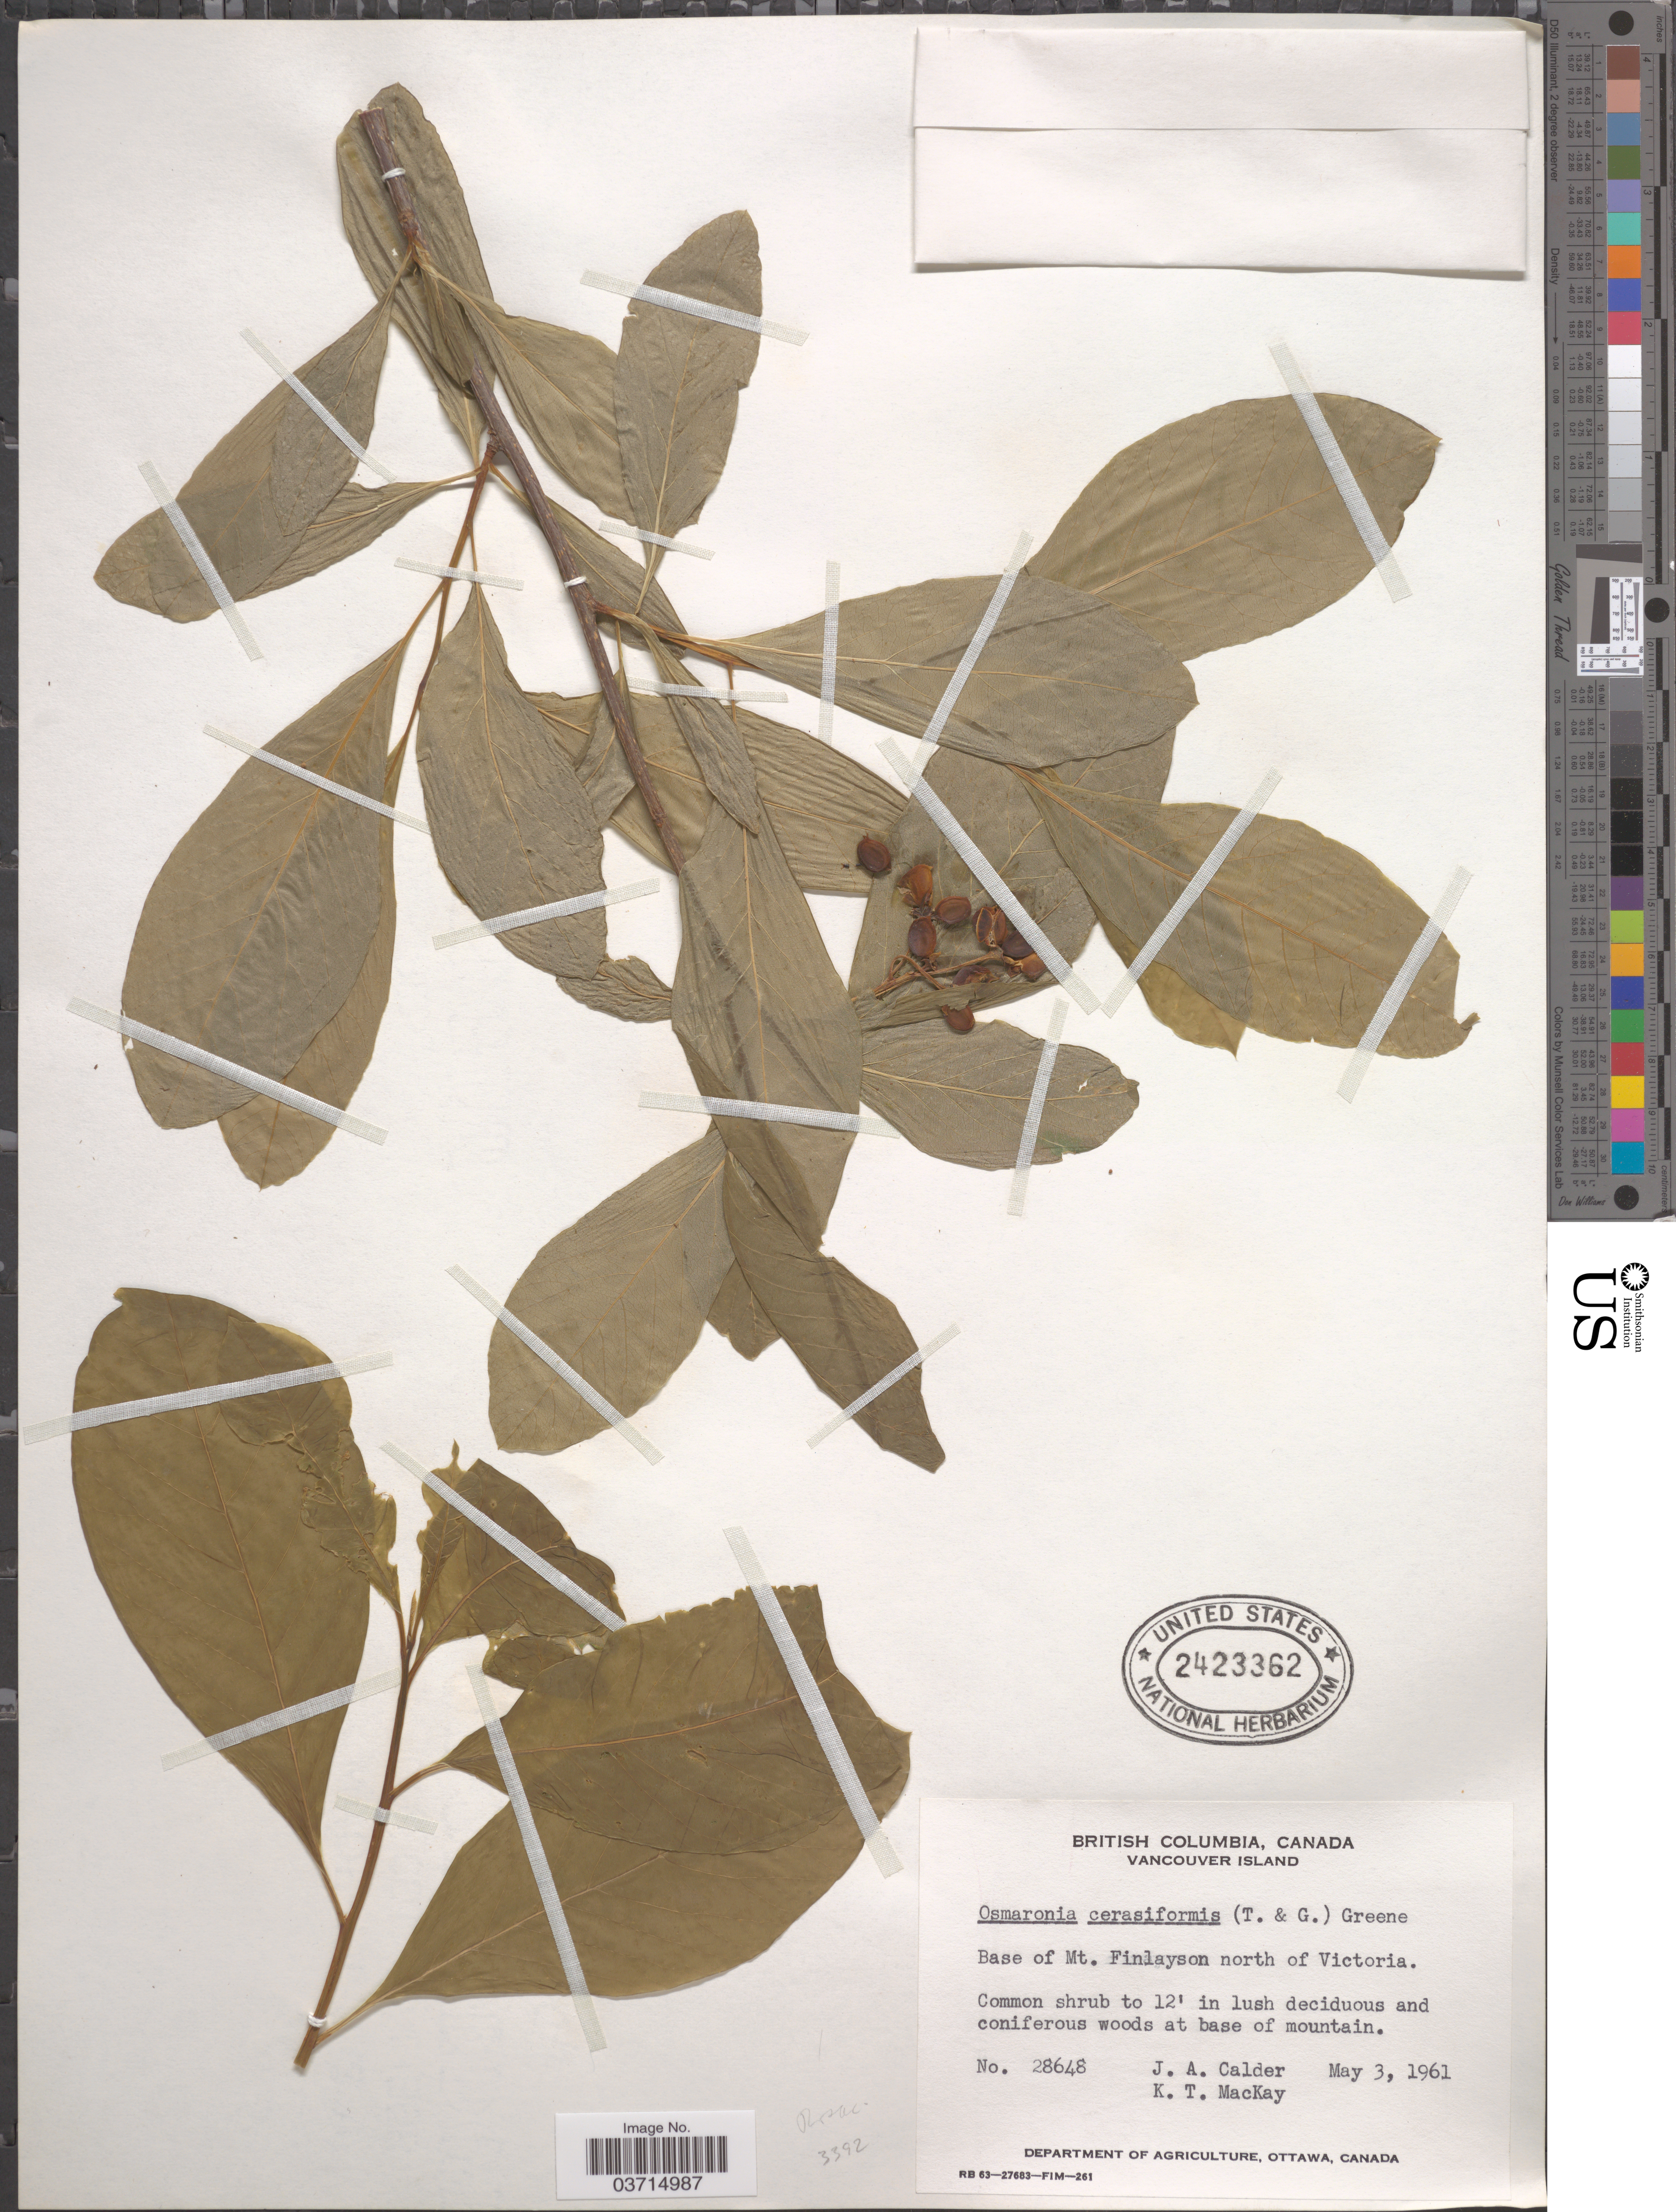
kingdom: Plantae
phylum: Tracheophyta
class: Magnoliopsida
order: Rosales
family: Rosaceae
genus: Oemleria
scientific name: Oemleria cerasiformis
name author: (Torr. & A. Gray ex Hook. & Arn.) J.W. Landon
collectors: J. A. Calder & K. T. Mackay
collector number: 28648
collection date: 1961-05-03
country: Canada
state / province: British Columbia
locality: Vancouver Island. Base of Mt. Finlayson north of Victoria.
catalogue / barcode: US 2423362